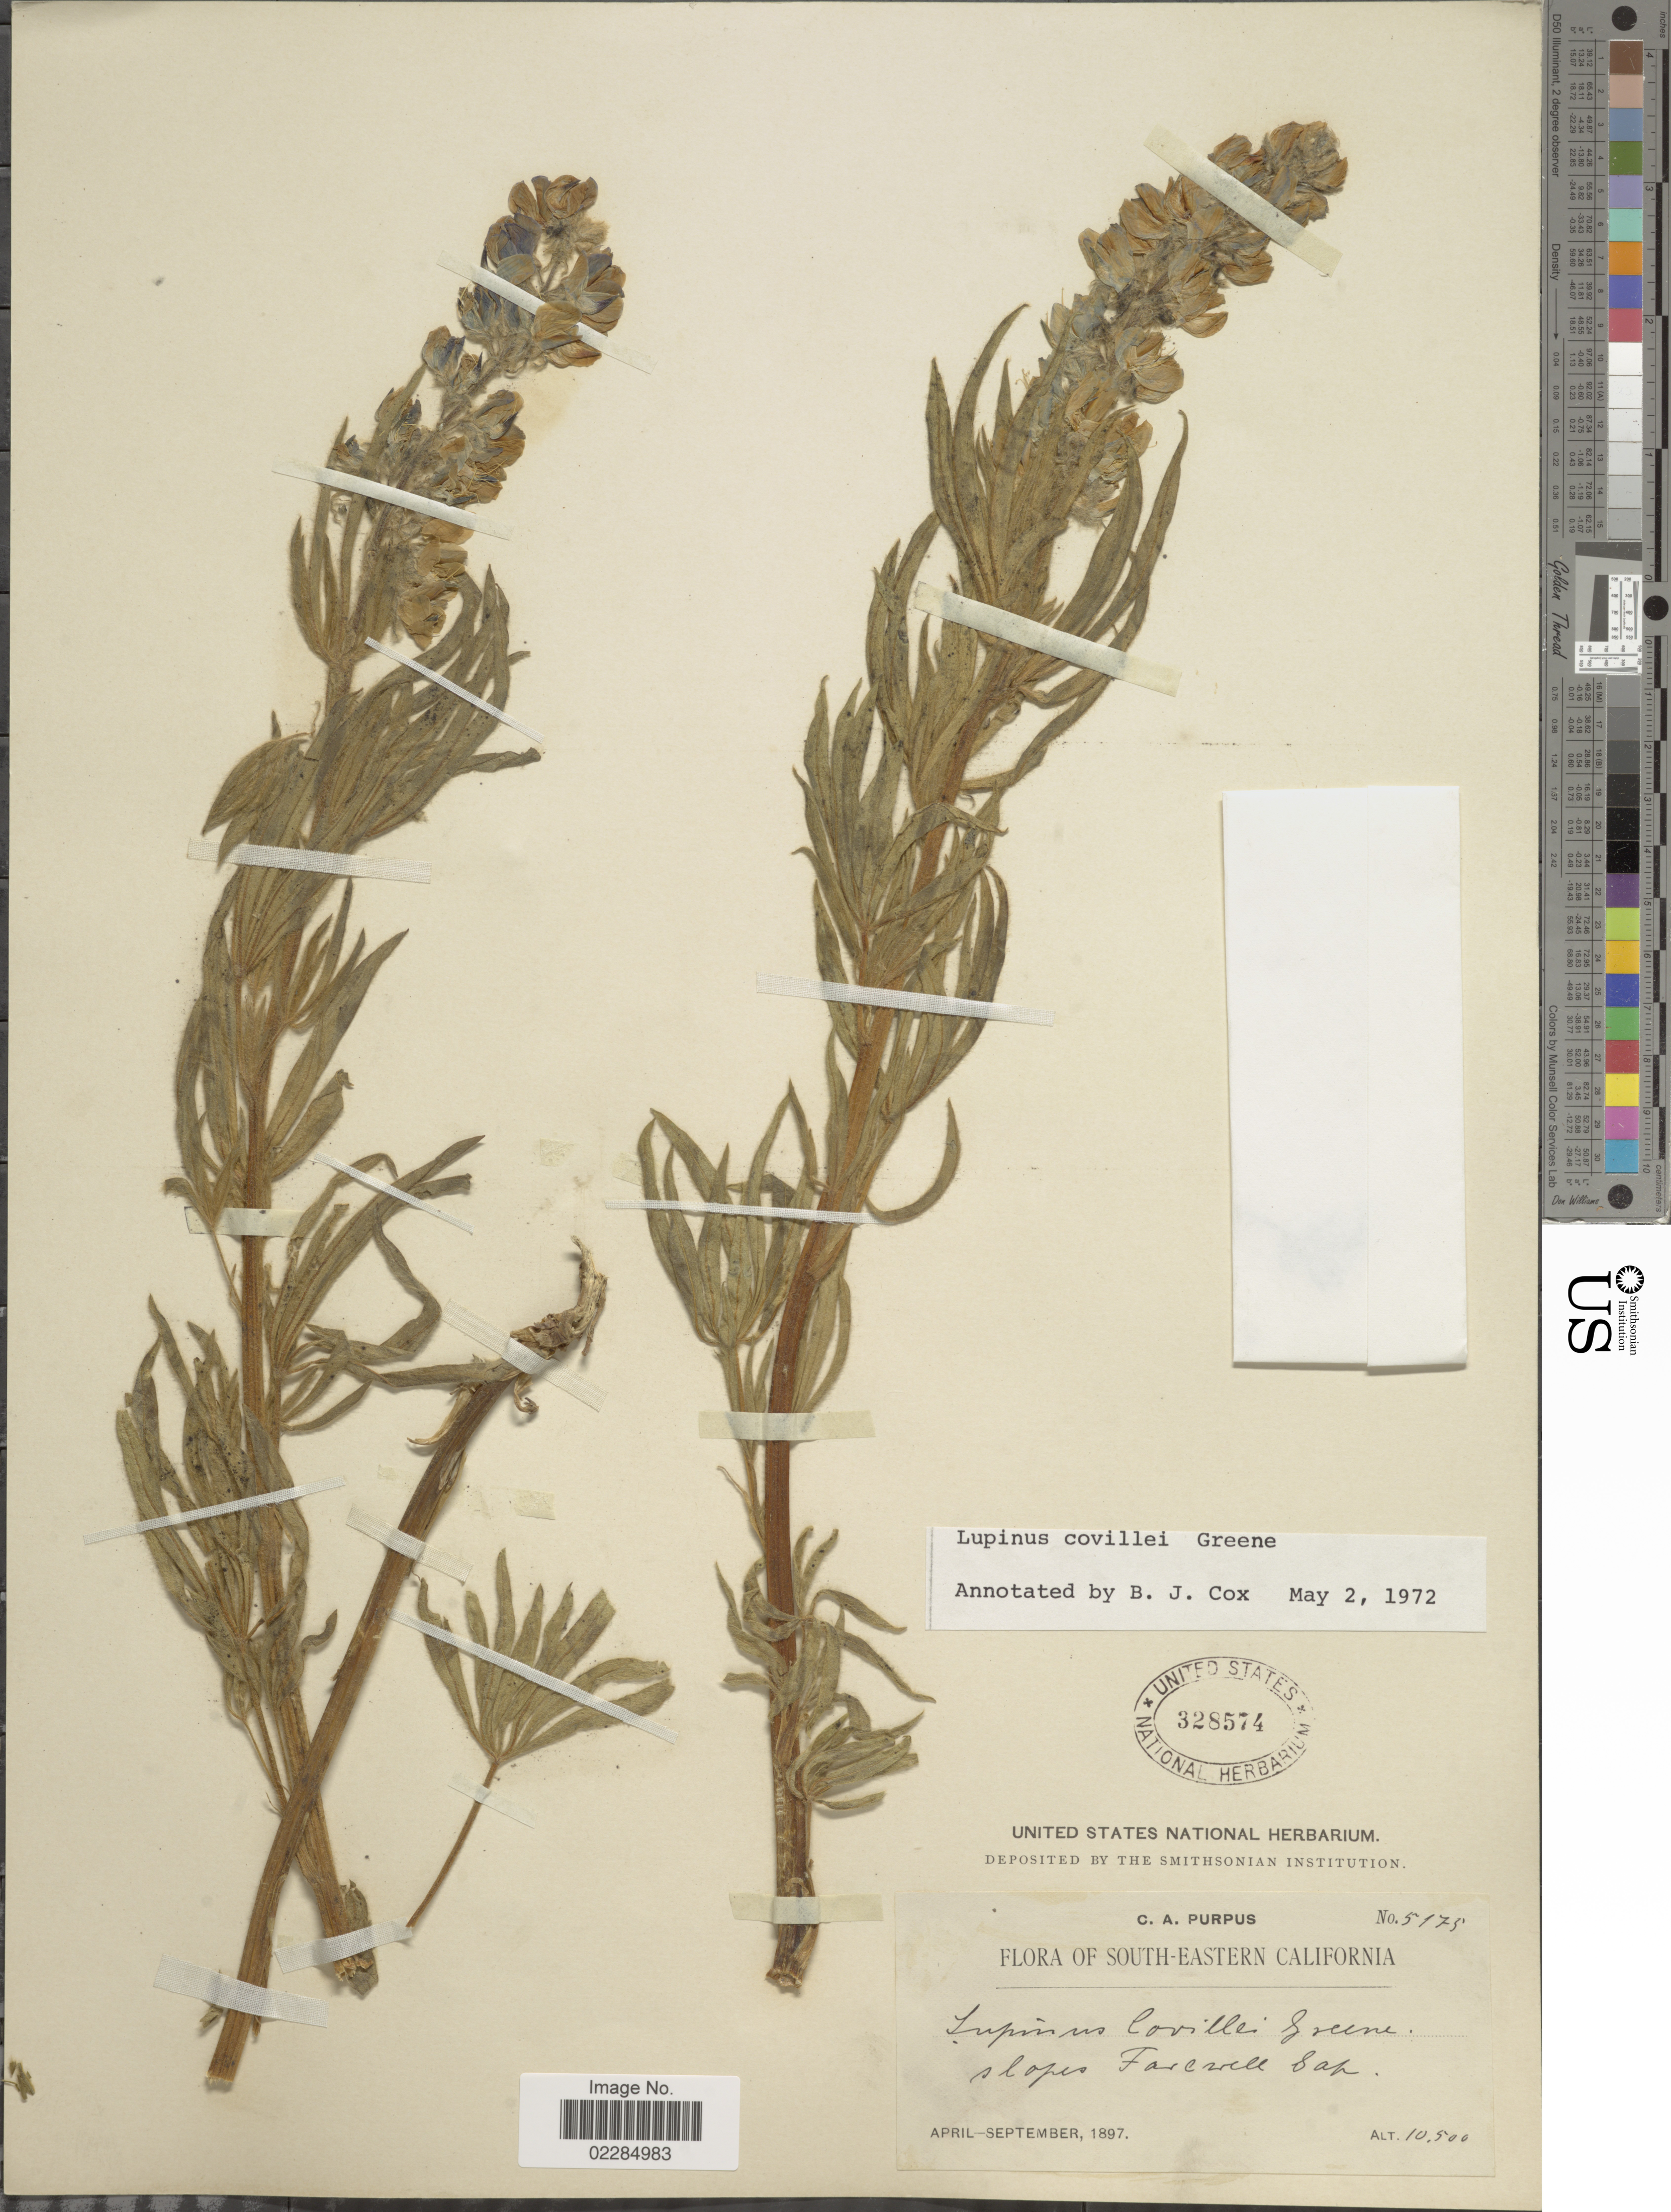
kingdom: Plantae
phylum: Tracheophyta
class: Magnoliopsida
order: Fabales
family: Fabaceae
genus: Lupinus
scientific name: Lupinus covillei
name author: Greene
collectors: C. A. Purpus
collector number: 5175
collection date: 1897-04/1897-09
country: United States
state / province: California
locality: Southeastern California, Slopes Farewell Gap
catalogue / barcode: US 328574